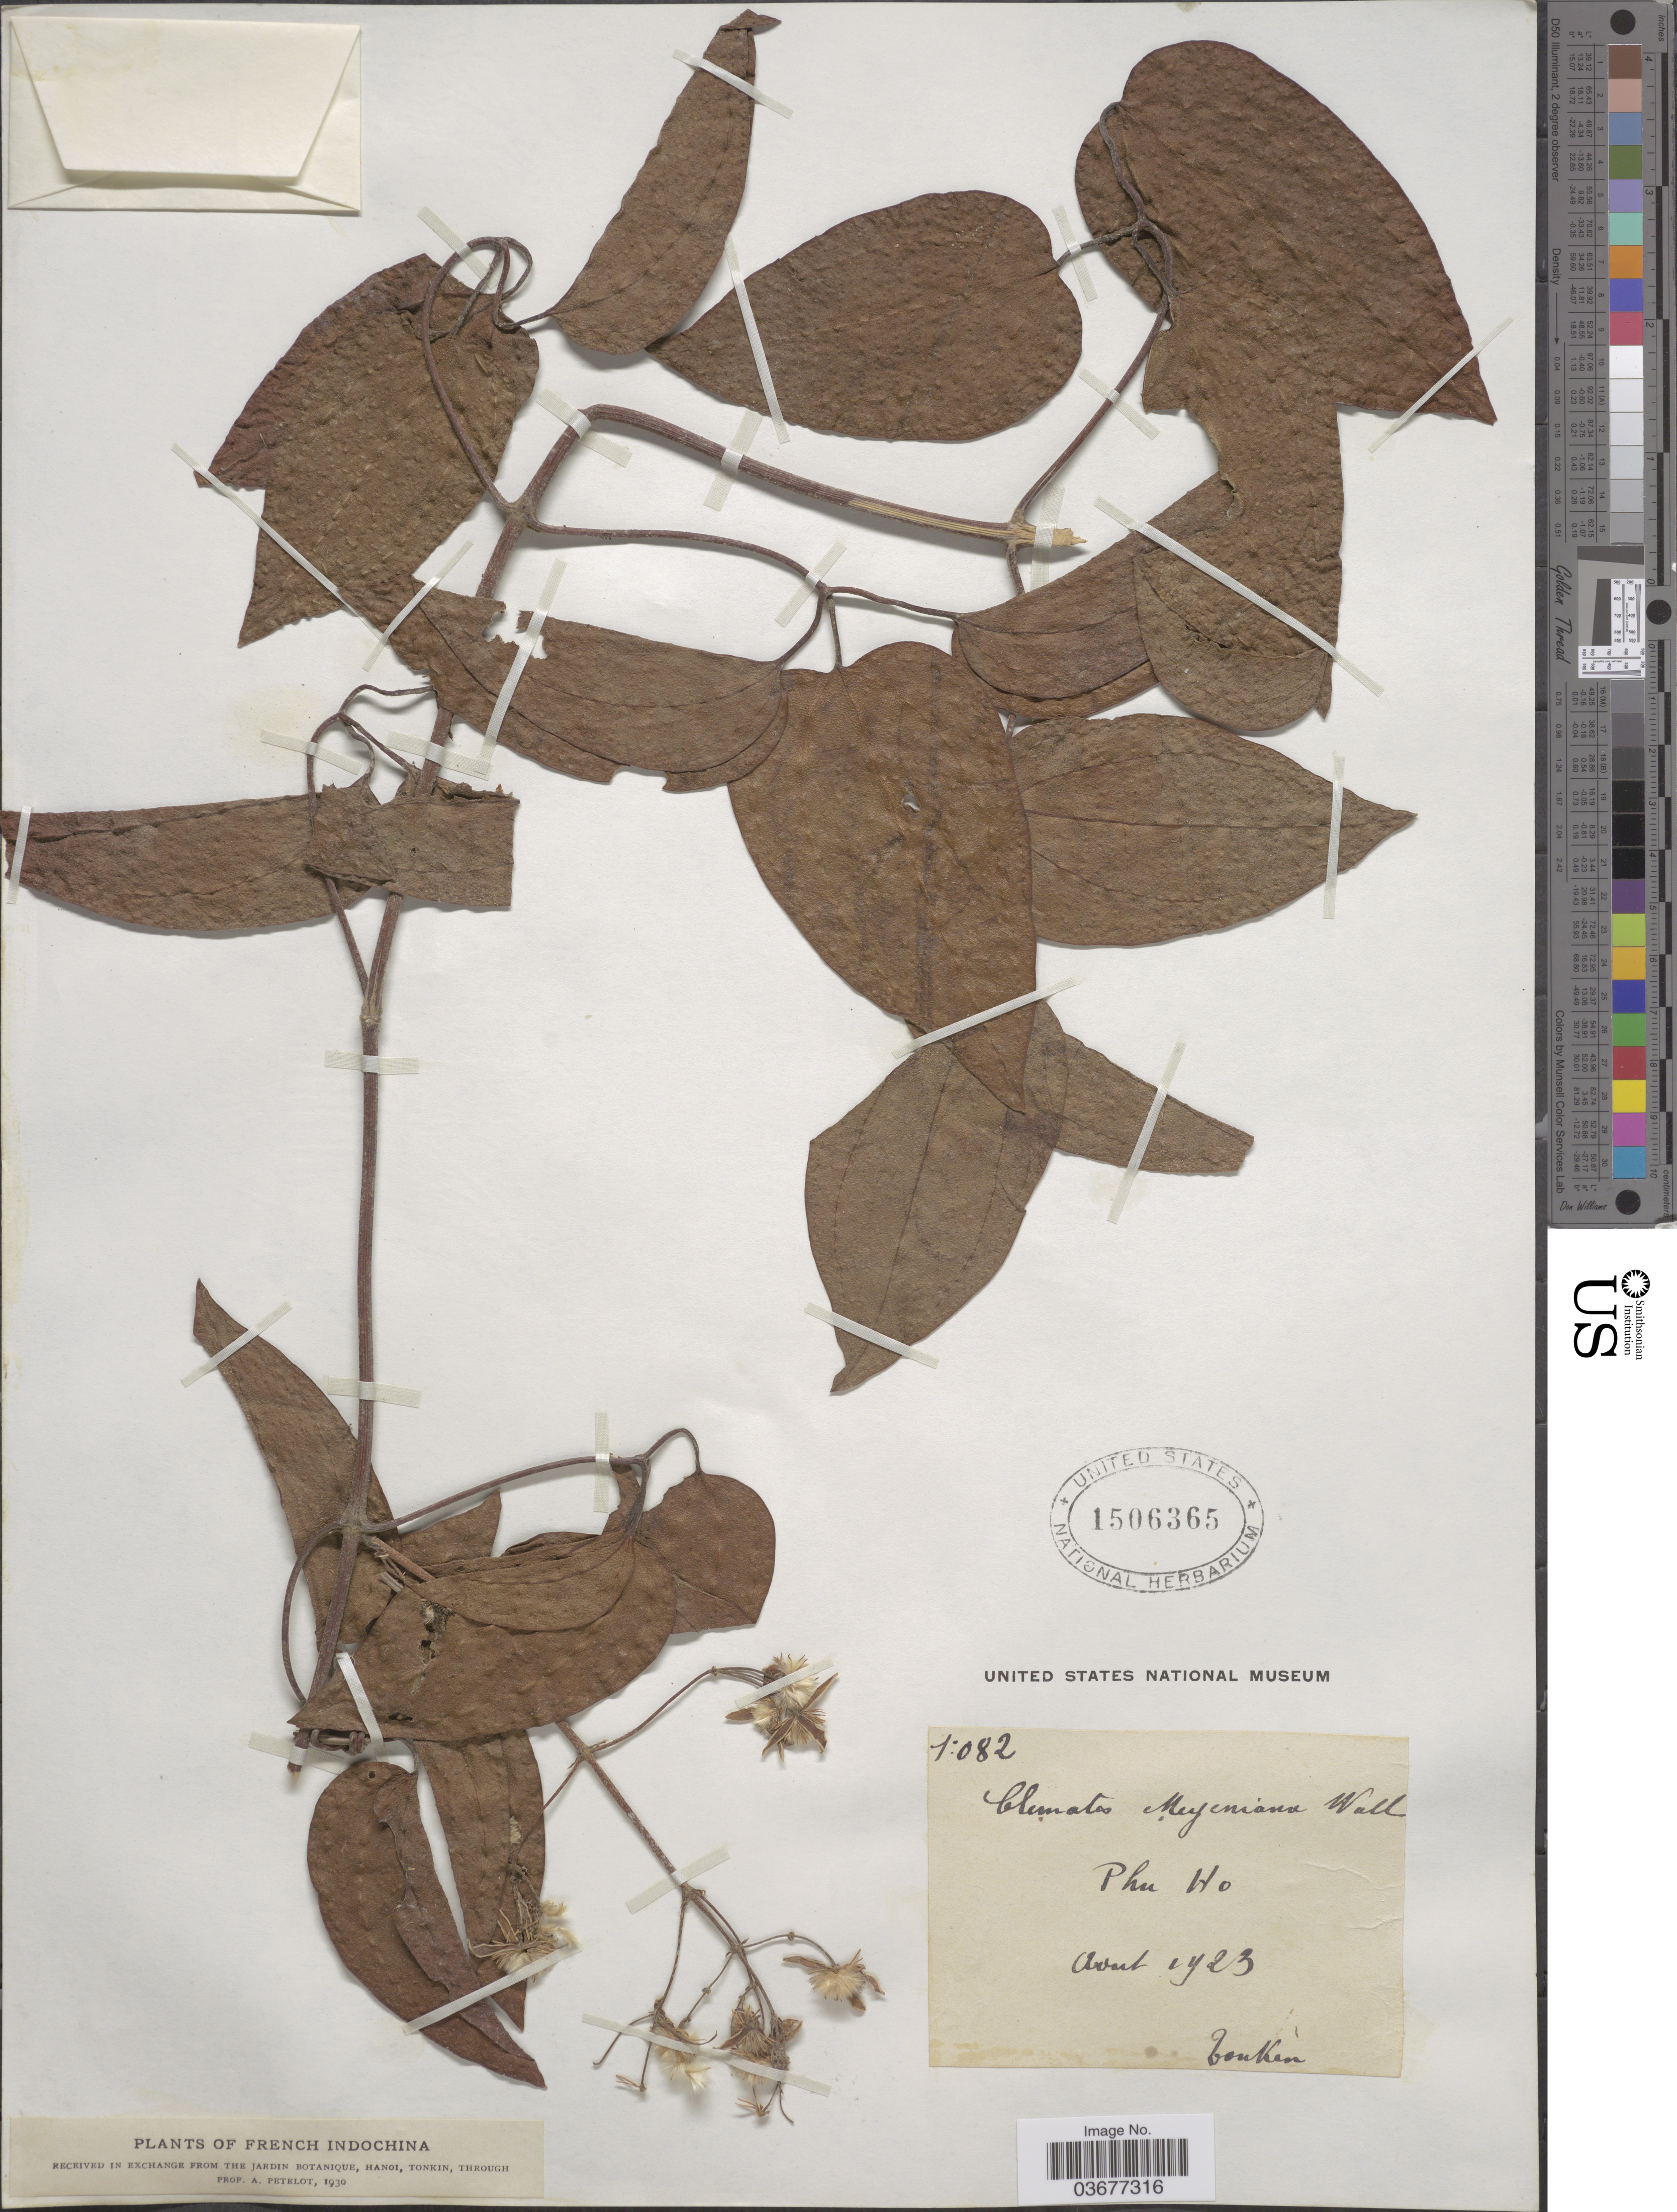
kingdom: Plantae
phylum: Tracheophyta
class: Magnoliopsida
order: Ranunculales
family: Ranunculaceae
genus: Clematis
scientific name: Clematis meyeniana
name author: Walp.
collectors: A. Petelot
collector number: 1082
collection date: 1923-08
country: Vietnam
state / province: Phu Tho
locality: Tonkin. French Indochina. Phu Ho.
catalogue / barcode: US 1506365